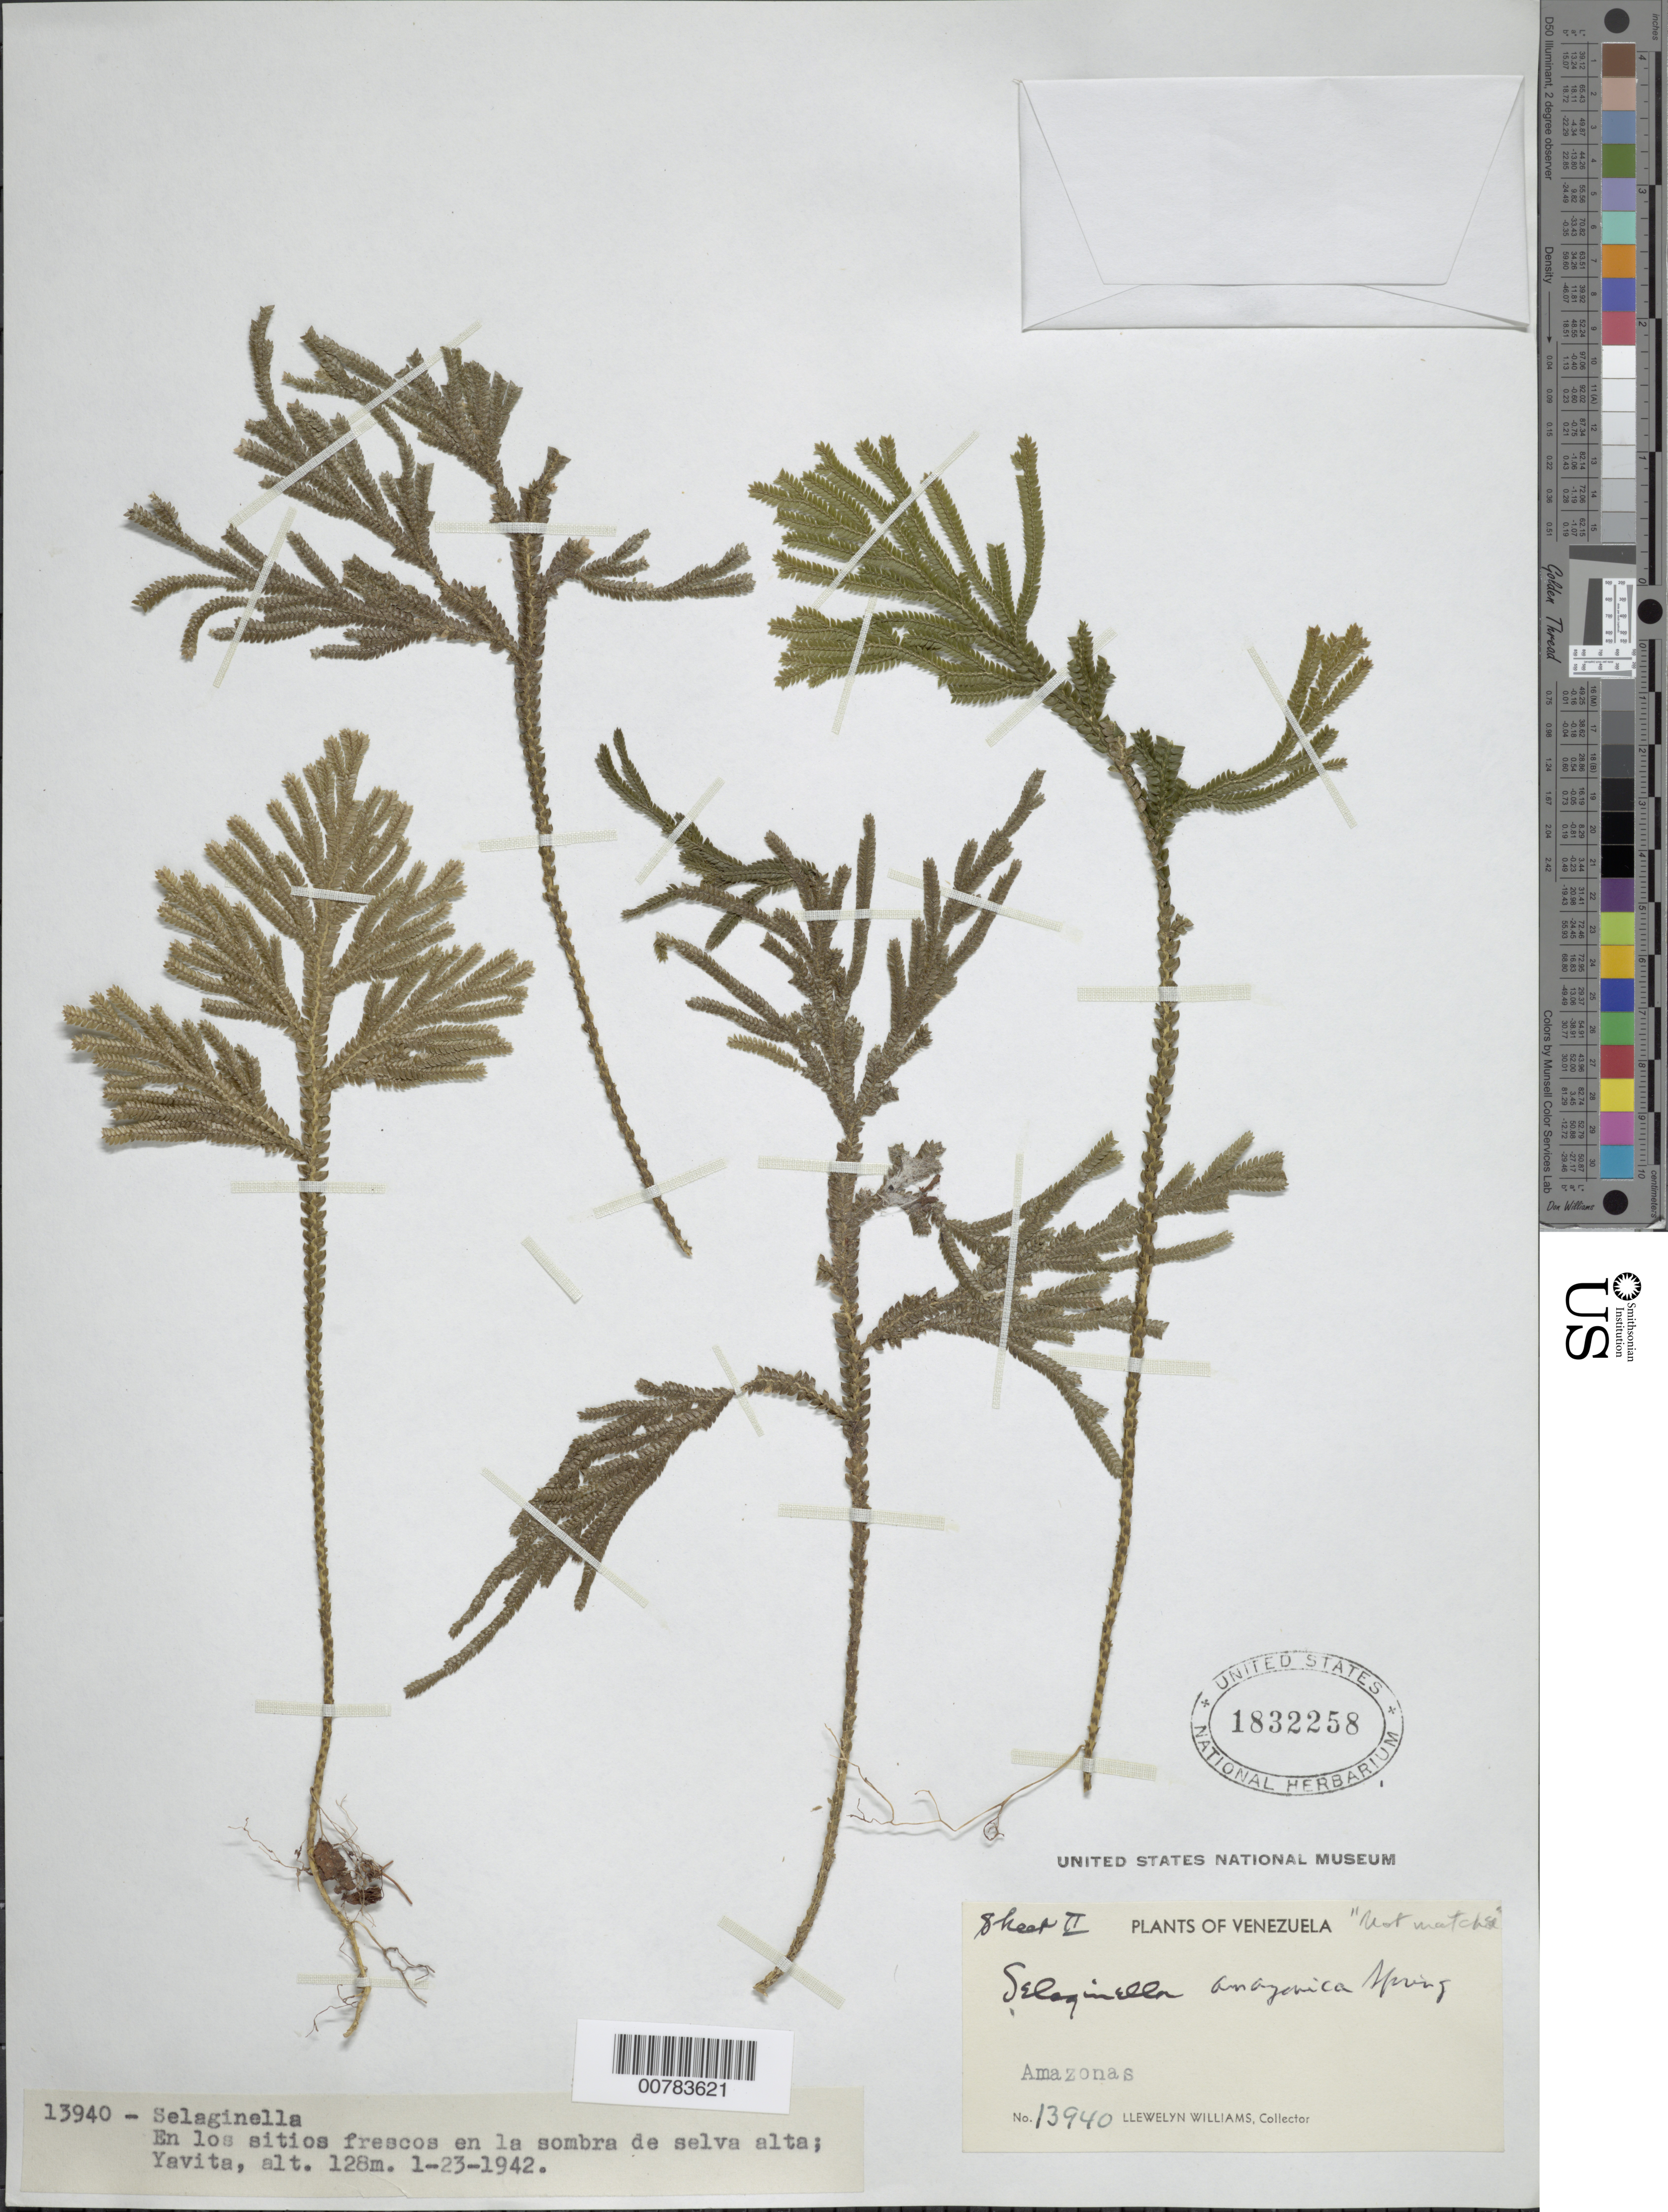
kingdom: Plantae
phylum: Tracheophyta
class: Lycopodiopsida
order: Selaginellales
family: Selaginellaceae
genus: Selaginella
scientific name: Selaginella amazonica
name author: Spring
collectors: Ll. Williams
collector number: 13940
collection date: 1942-01-23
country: Venezuela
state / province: Amazonas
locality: Amazonas. En los sitios frescos en la sombra de selva alta; Yavita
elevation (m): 128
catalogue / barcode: US 1832258